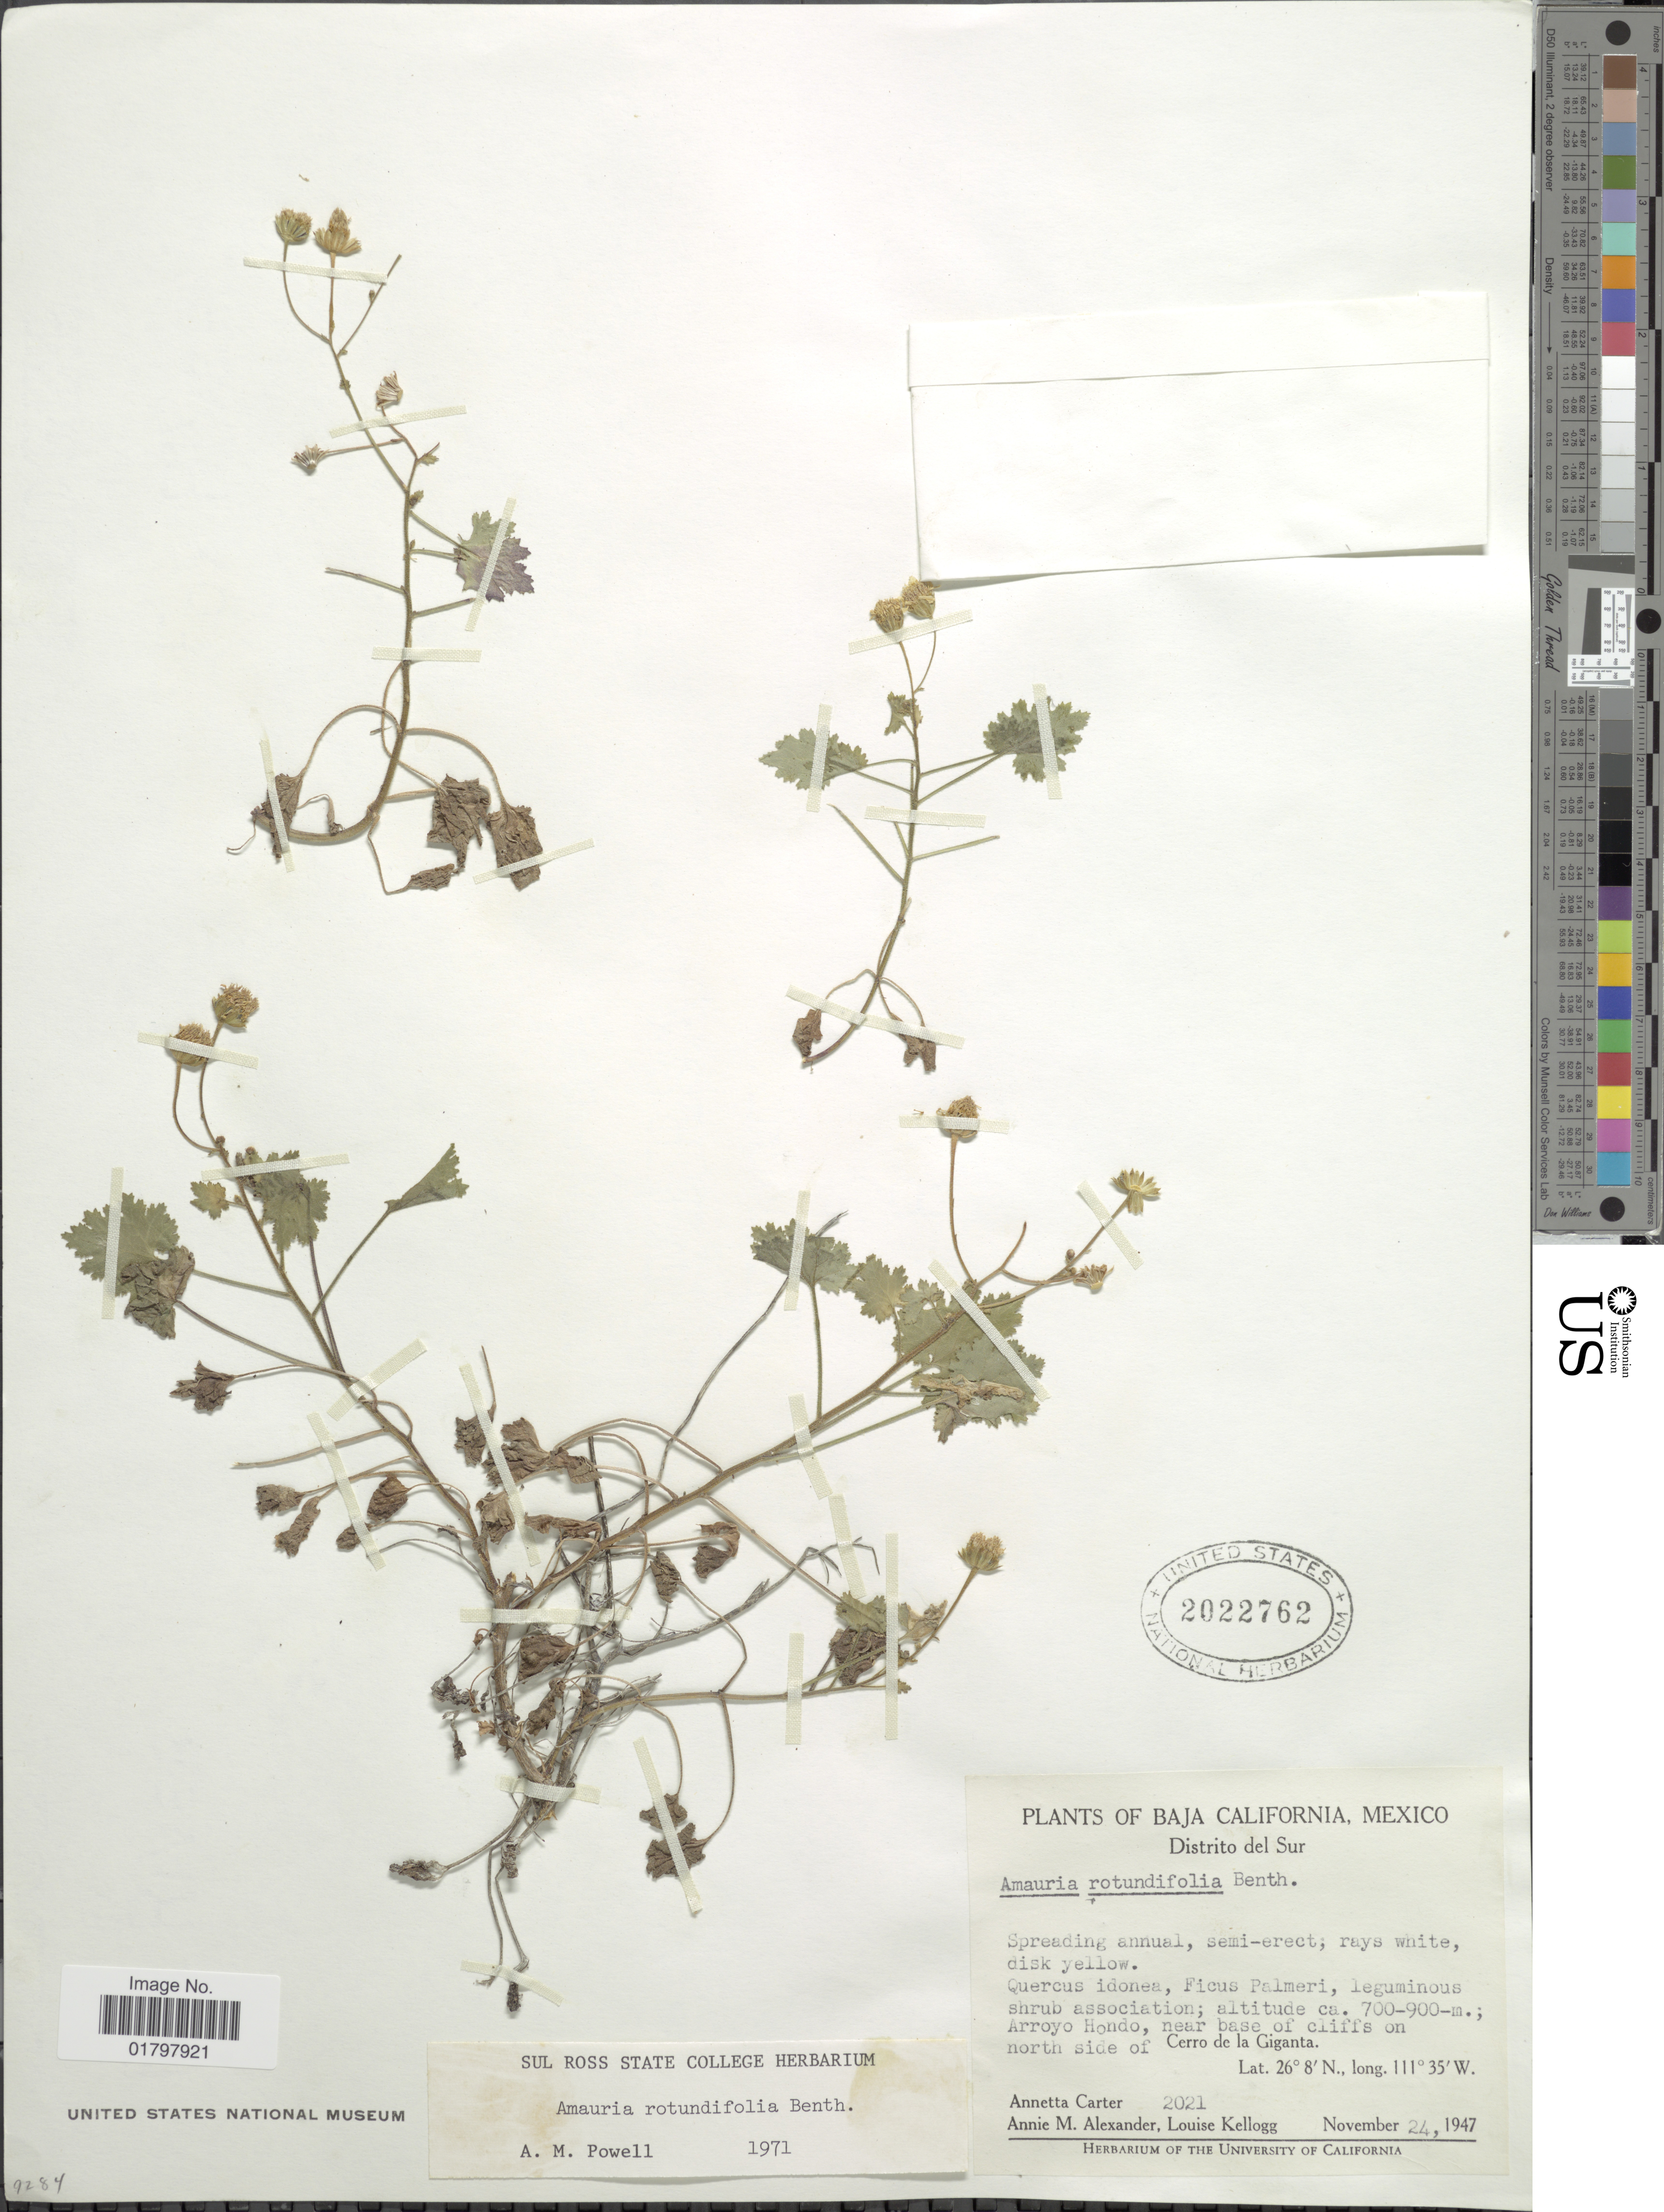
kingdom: Plantae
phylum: Tracheophyta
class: Magnoliopsida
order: Asterales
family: Asteraceae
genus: Amauria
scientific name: Amauria rotundifolia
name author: Benth.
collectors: A. Carter, A. M. Alexander & L. Kellogg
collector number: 2021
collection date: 1947-11-24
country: Mexico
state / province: Baja California Sur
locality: Distrito del Sur. Arroyo Hondo, near base of cliffs on north side of Cerro de la Giganta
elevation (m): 700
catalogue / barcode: US 2022762